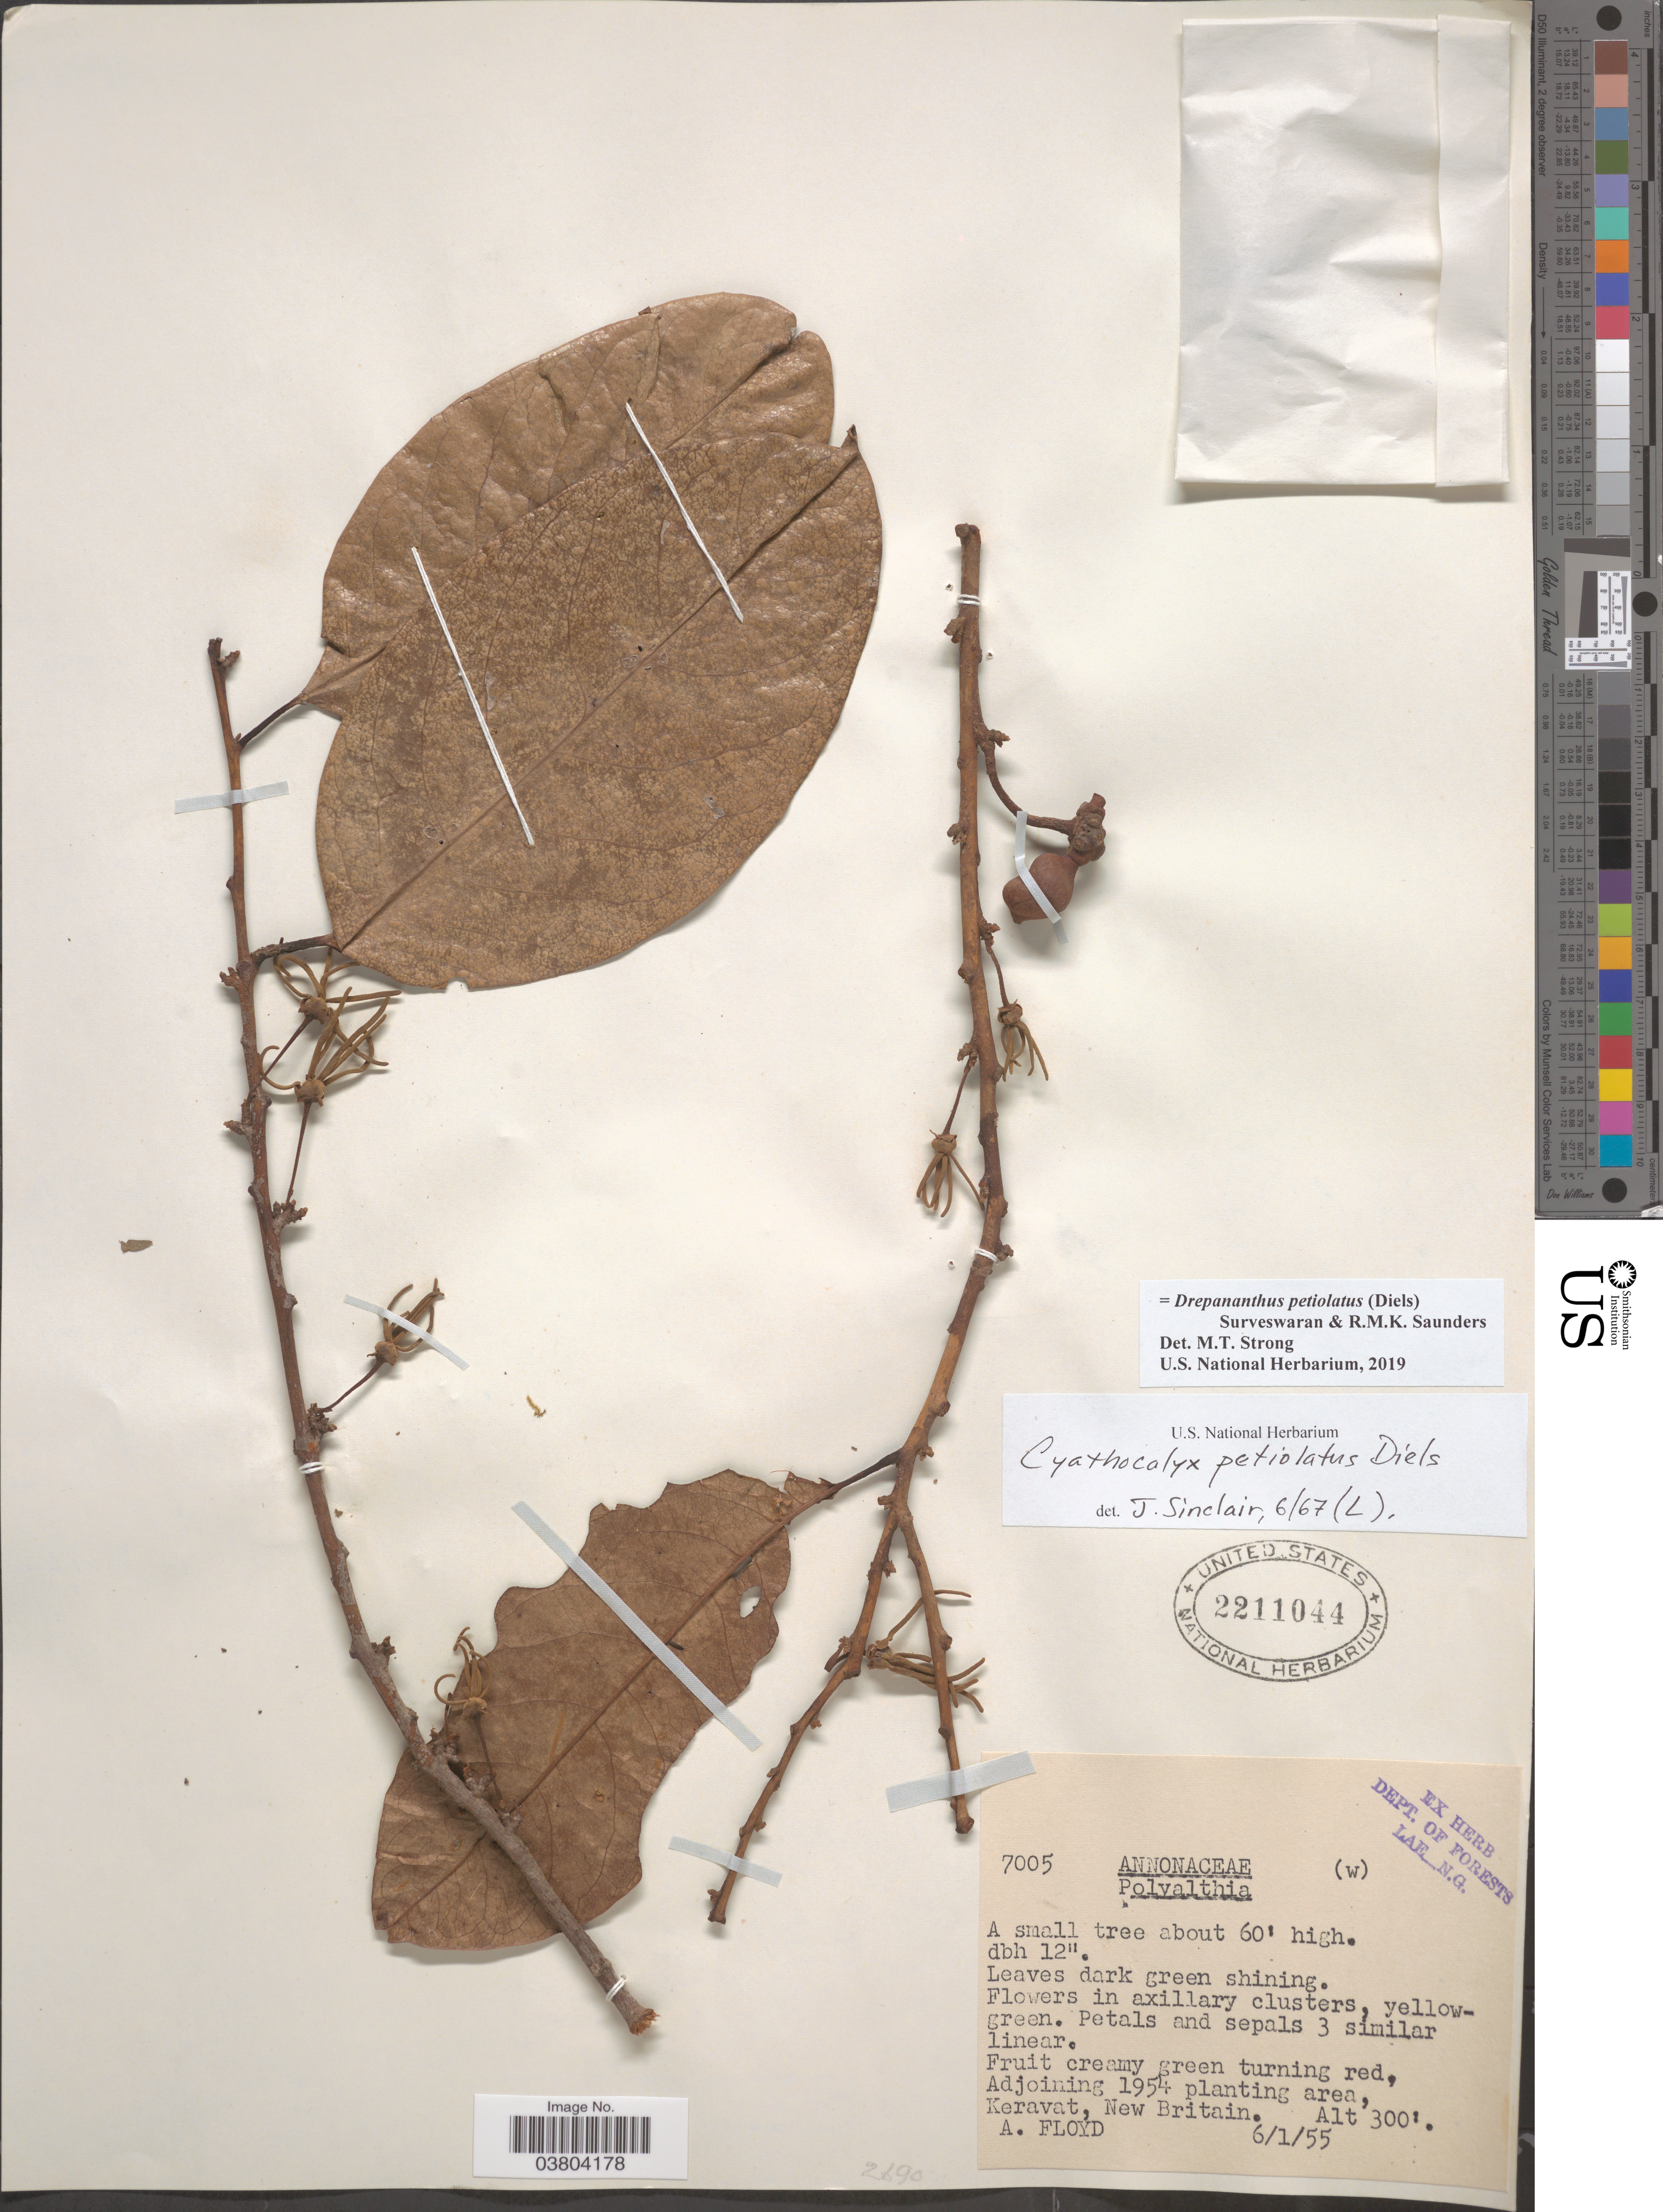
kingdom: Plantae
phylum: Tracheophyta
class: Magnoliopsida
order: Magnoliales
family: Annonaceae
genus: Drepananthus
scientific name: Drepananthus petiolatus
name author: (Diels) Surveswaran & R.M.K. Saunders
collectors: A. Floyd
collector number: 7005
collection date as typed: Transcribed d/m/y: 6/1/55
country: Papua New Guinea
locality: Keravat, New Britain.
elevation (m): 91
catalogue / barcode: US 2211044